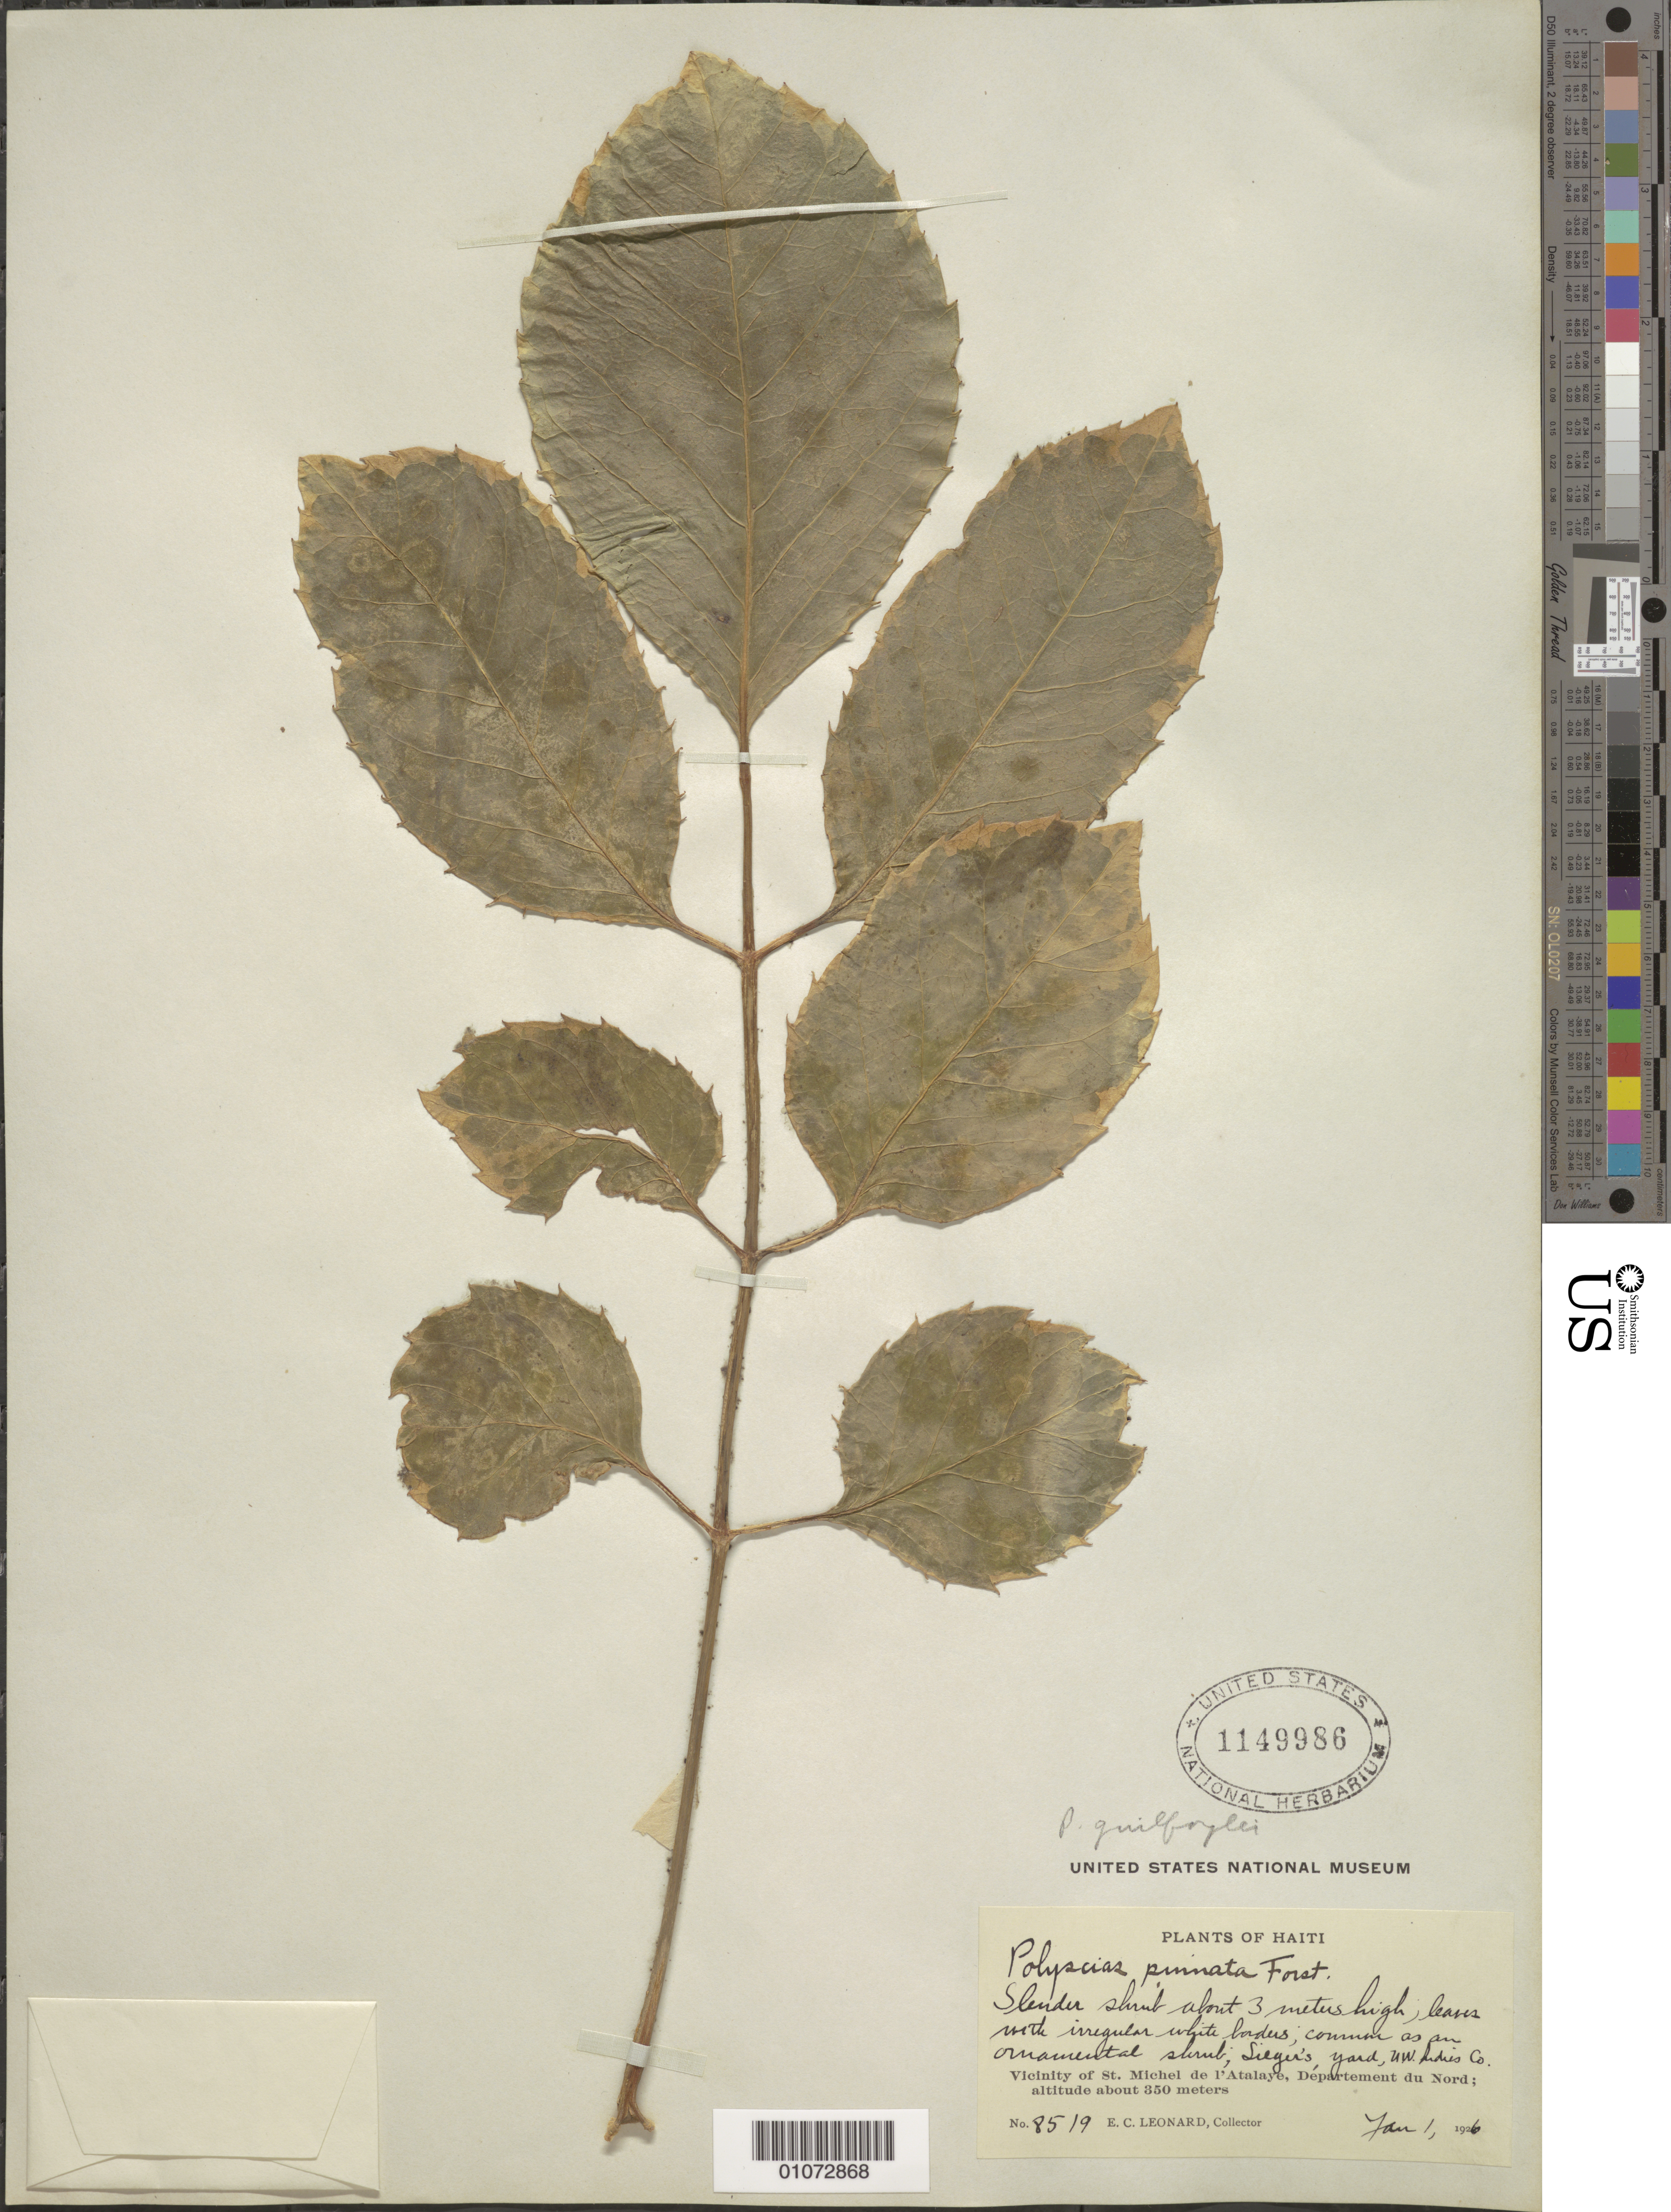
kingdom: Plantae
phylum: Tracheophyta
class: Magnoliopsida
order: Apiales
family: Araliaceae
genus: Polyscias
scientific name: Polyscias guilfoylei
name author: (W. Bull) L.H. Bailey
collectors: E. C. Leonard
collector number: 8519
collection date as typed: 01 Jan 1906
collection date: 1906-01-01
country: Haiti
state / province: Nord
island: Hispaniola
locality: Vicinity of St. Michel de l'Atalaye. Sieger's yard, West Indies Company.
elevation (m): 350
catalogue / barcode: US 1149986